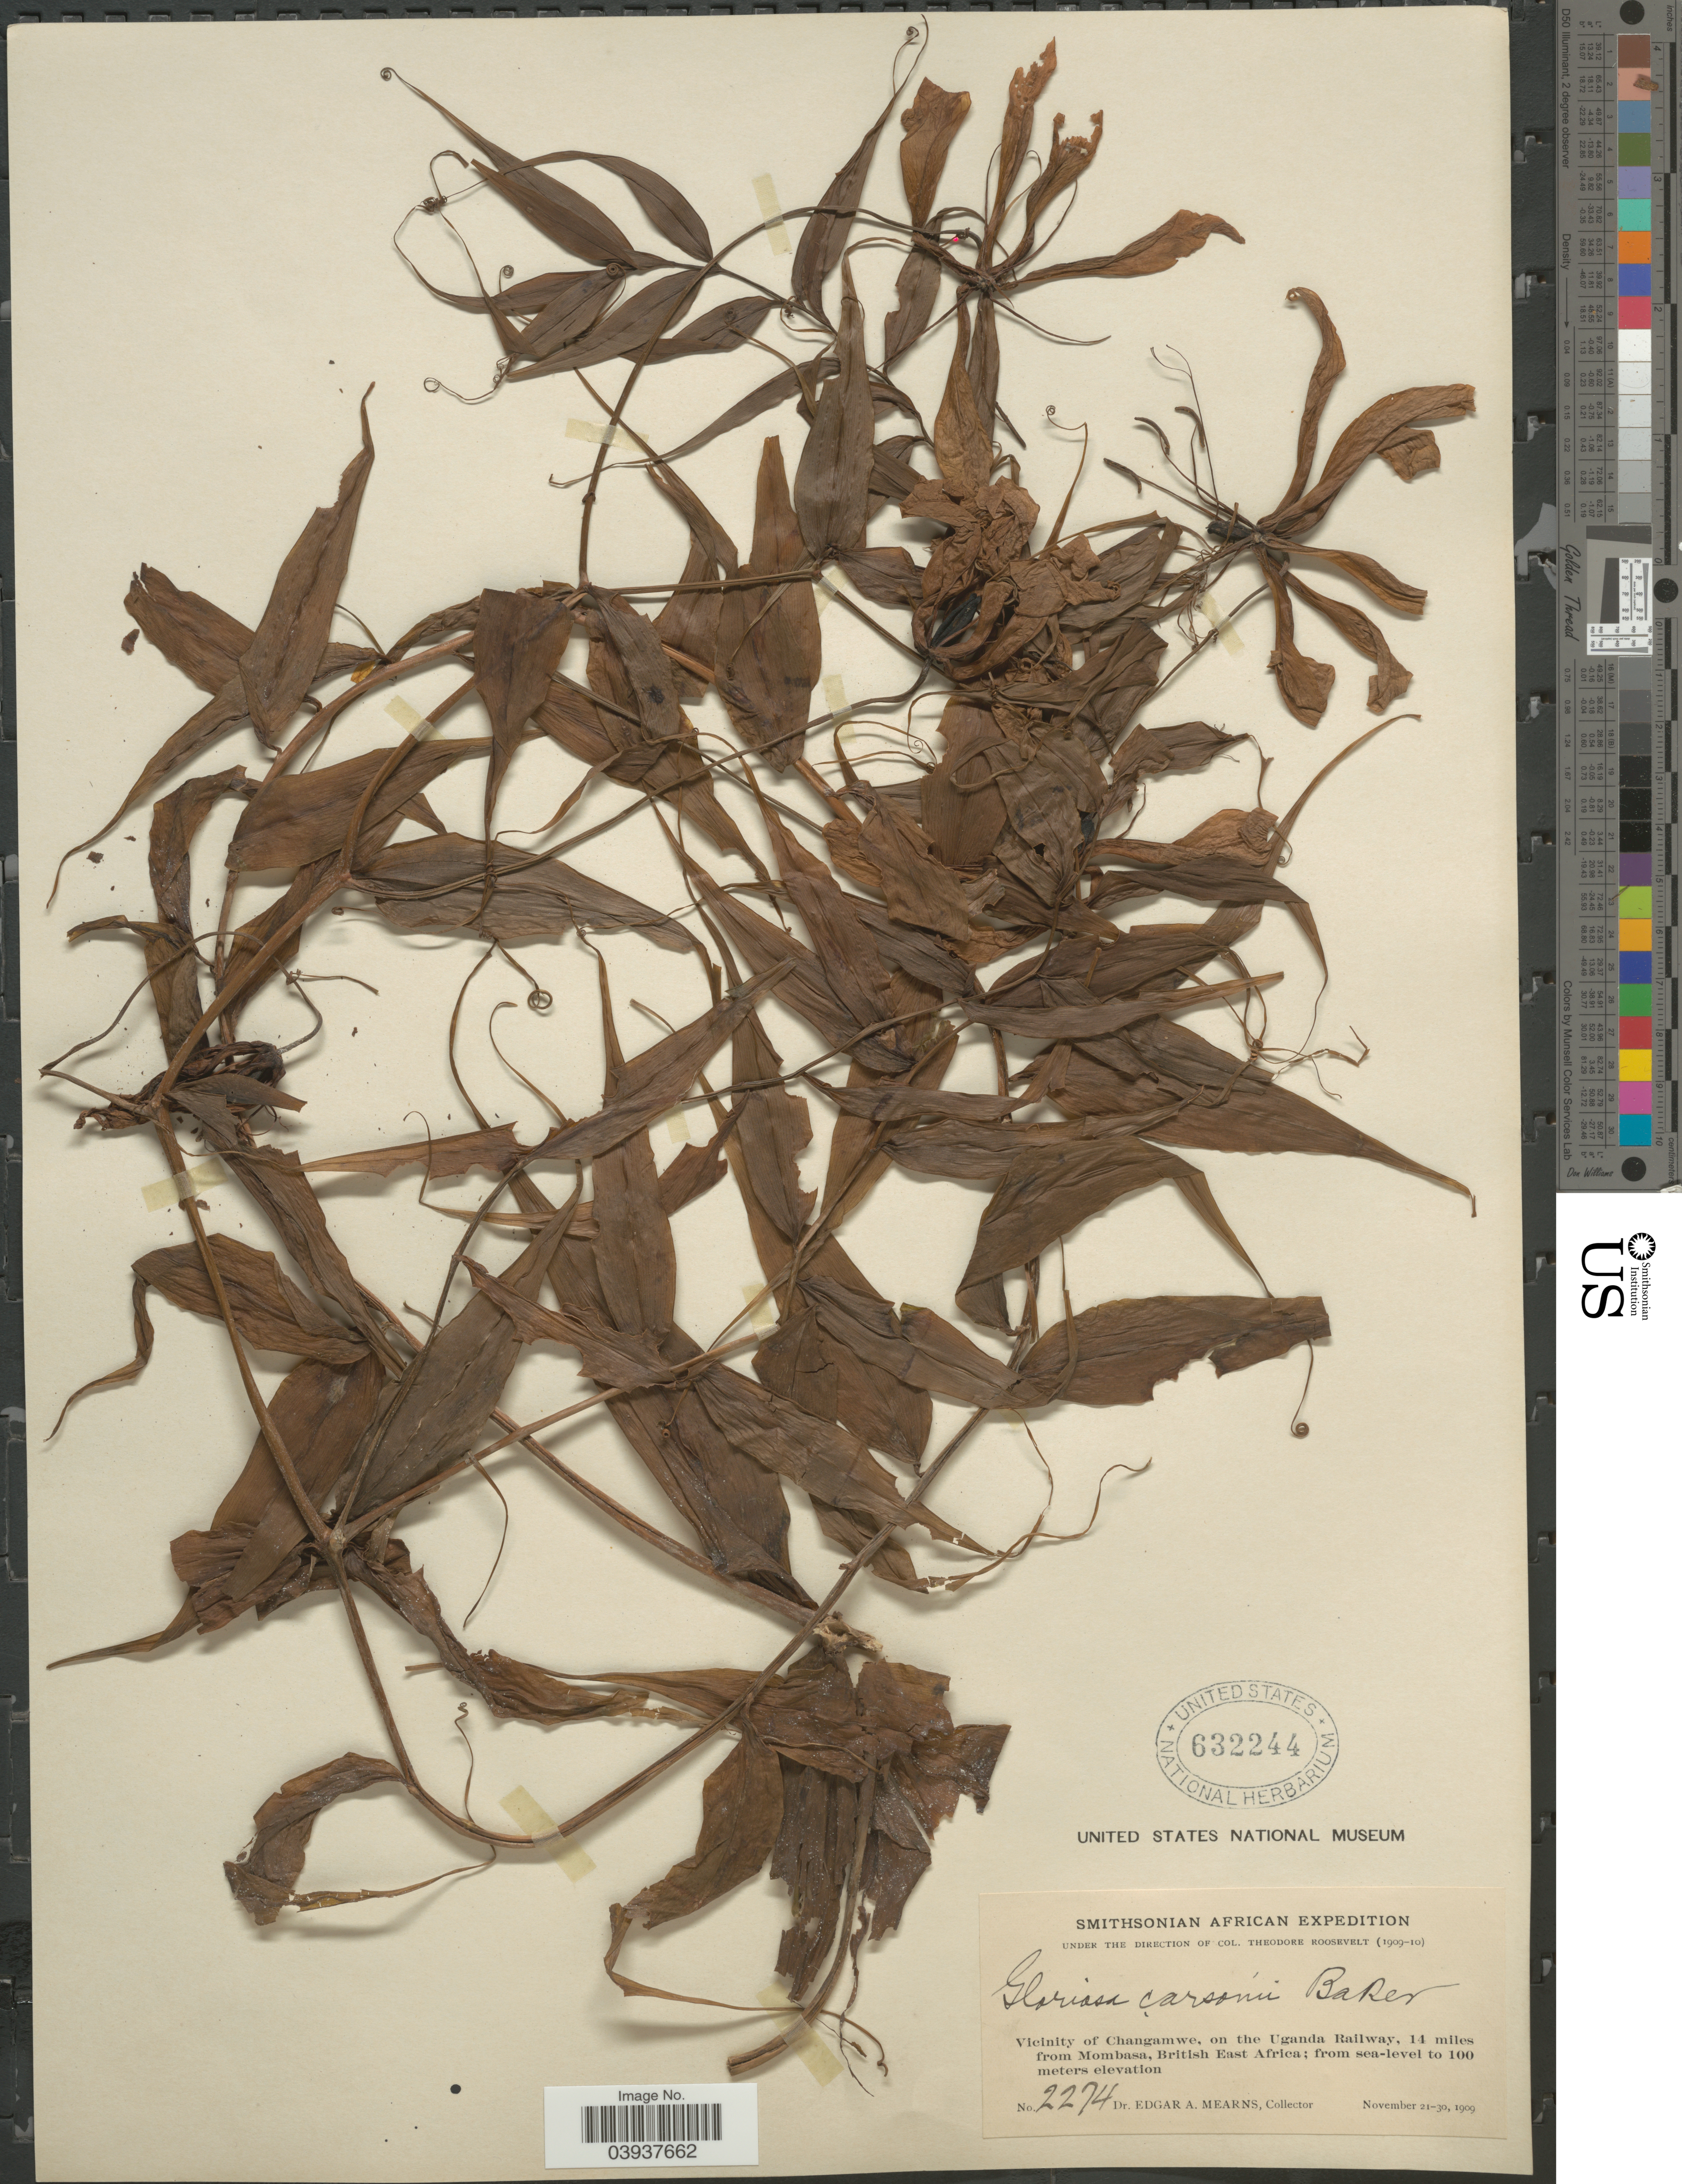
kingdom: Plantae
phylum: Tracheophyta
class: Liliopsida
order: Liliales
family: Colchicaceae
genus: Gloriosa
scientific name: Gloriosa carsonii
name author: Baker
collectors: E. A. Mearns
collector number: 2274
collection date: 1909-11-21/1909-11-30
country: Kenya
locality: Vicinity of Changamwe, on the Uganda Railway, 14 miles from Mombasa, British East Africa.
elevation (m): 100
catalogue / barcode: US 632244